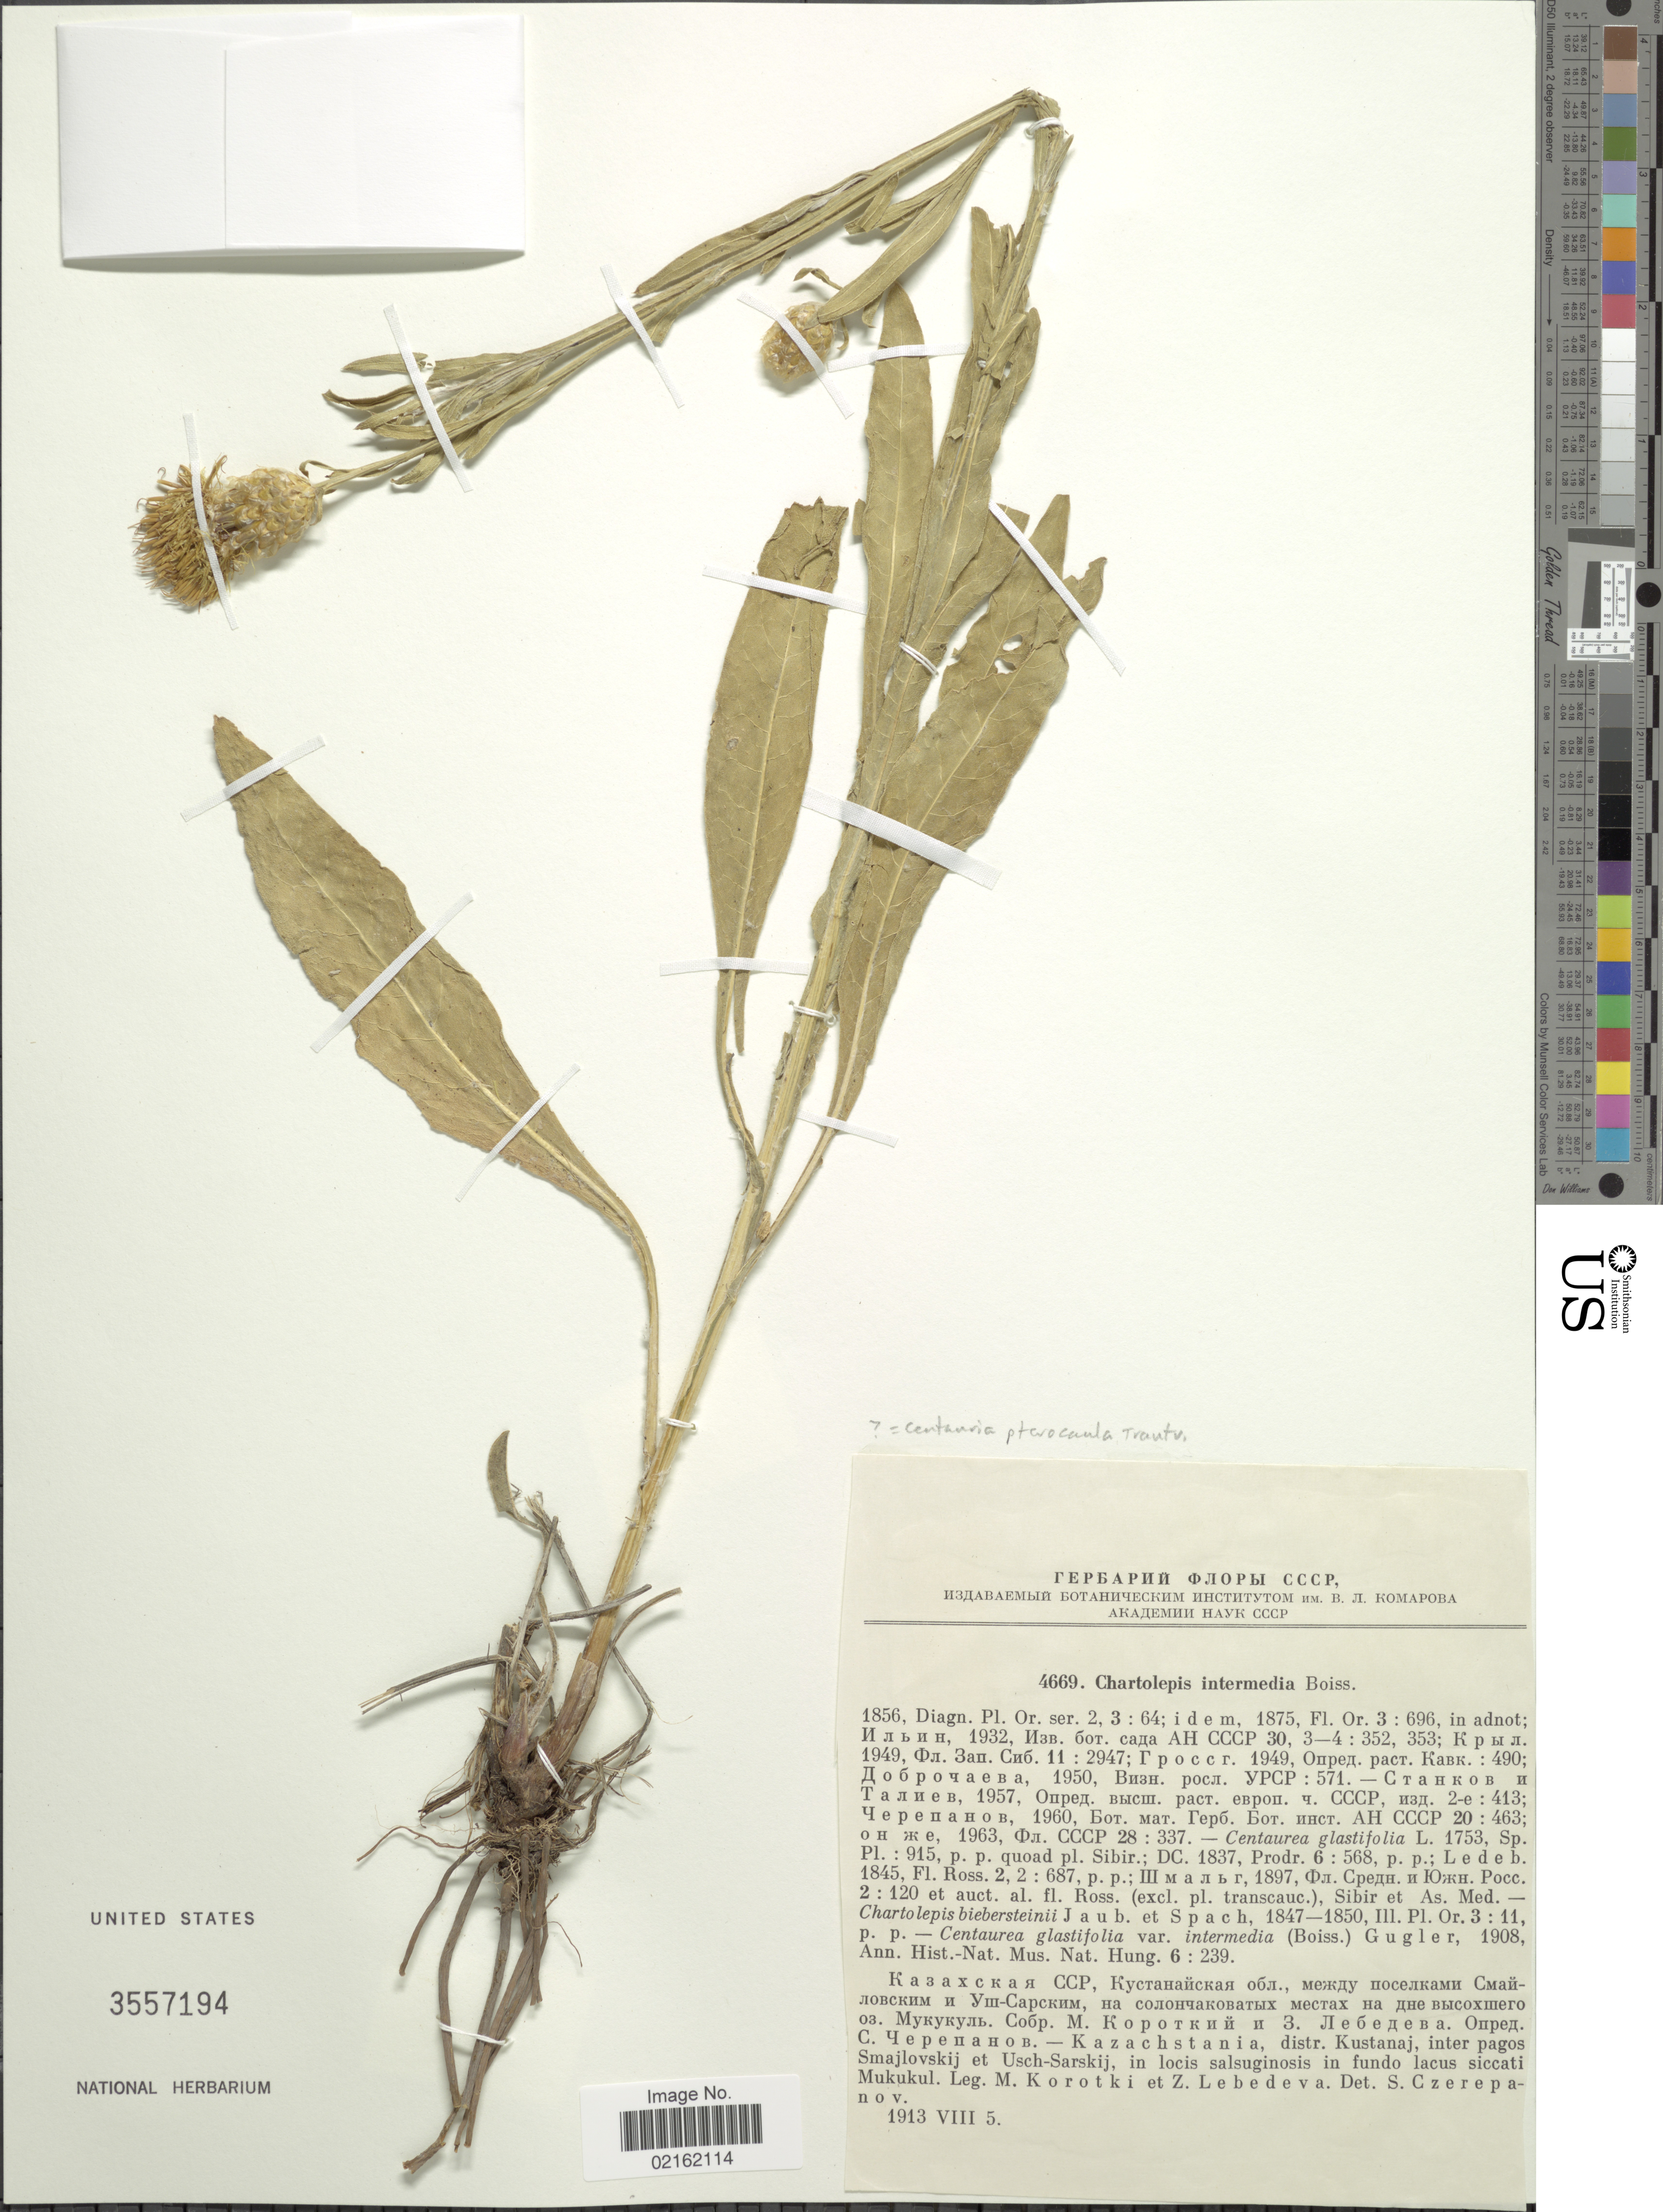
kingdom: Plantae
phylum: Tracheophyta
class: Magnoliopsida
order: Asterales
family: Asteraceae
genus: Centaurea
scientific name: Centaurea gabrieljanae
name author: Greuter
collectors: M. Korotky & Z. Lebedeva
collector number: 4669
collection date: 1913-08-05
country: Kazakhstan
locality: Kazachstania, distr. Kustanaj, inter pagos Smajlovskij et Usch-Sarskij, in locis salsuginosis in fundo lacus siccati Mukukul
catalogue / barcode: US 3557194